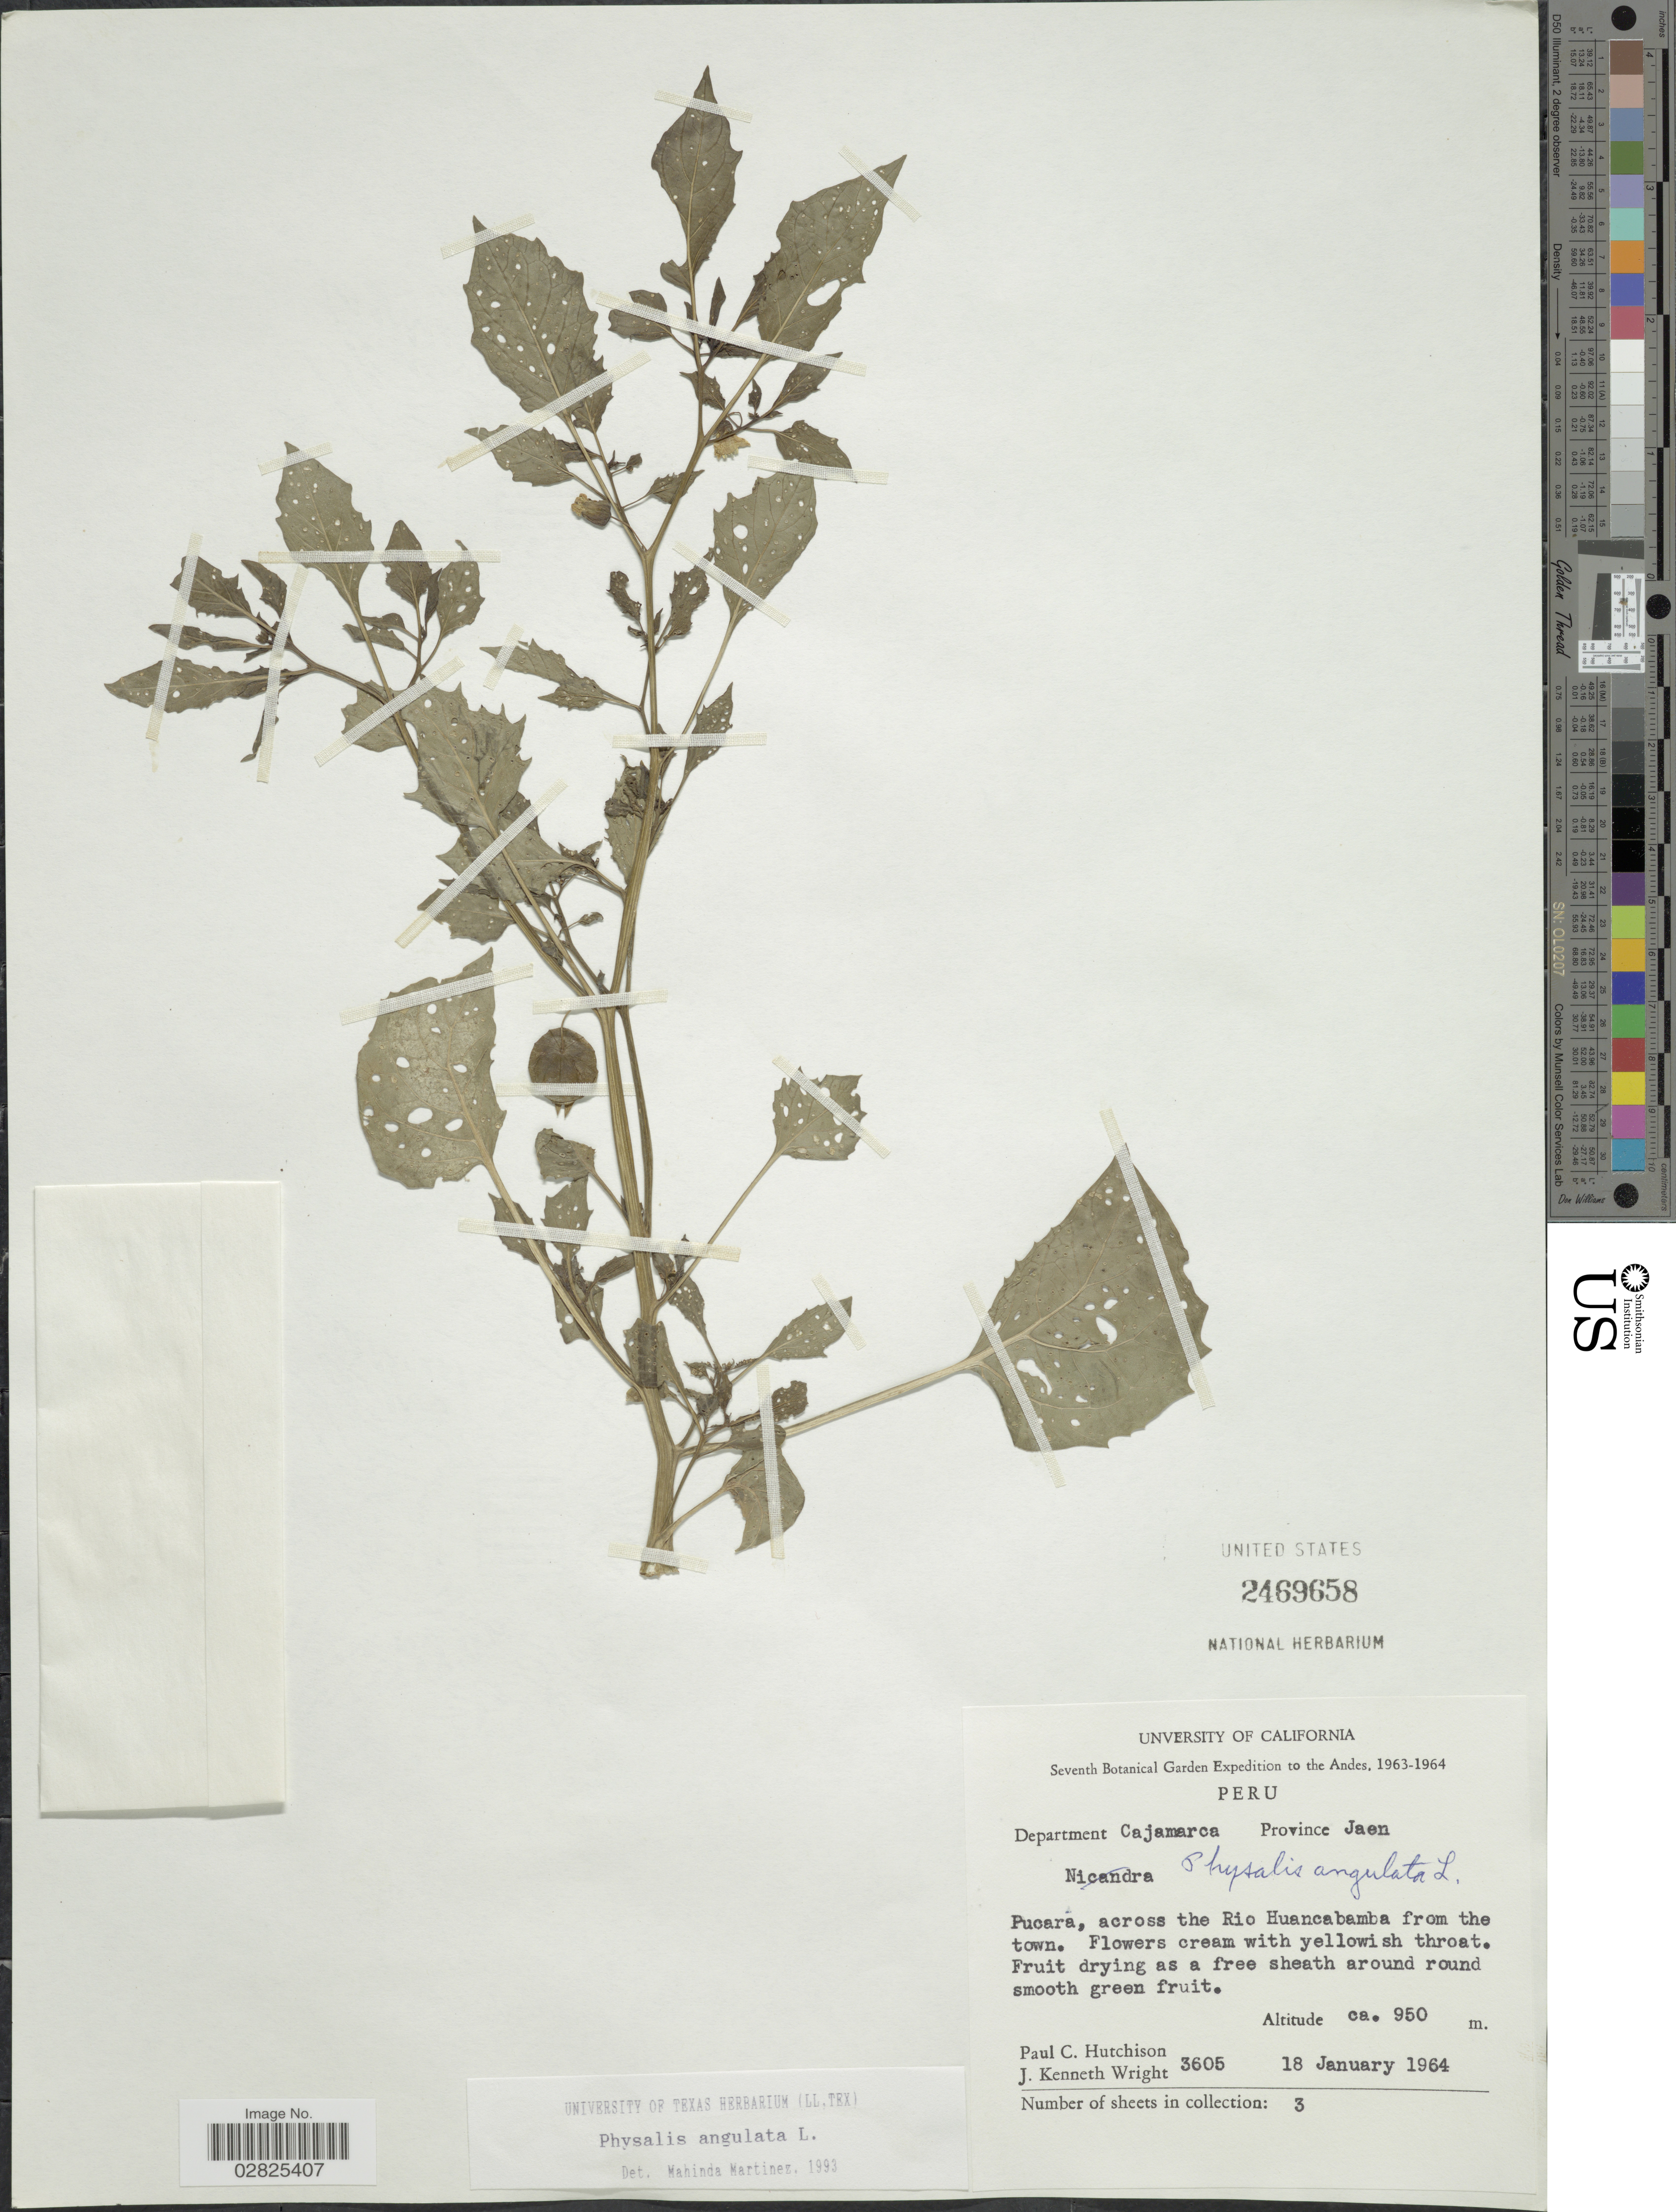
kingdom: Plantae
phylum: Tracheophyta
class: Magnoliopsida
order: Solanales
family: Solanaceae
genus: Physalis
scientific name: Physalis angulata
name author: L.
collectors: P. C. Hutchison & J. K. Wright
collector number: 3605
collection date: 1964-01-18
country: Peru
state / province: Cajamarca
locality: The Andes, Department Cajamarca, Province Jaen, Pucara, across the Rio Huancabamba from the town.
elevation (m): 950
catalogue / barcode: US 2469658